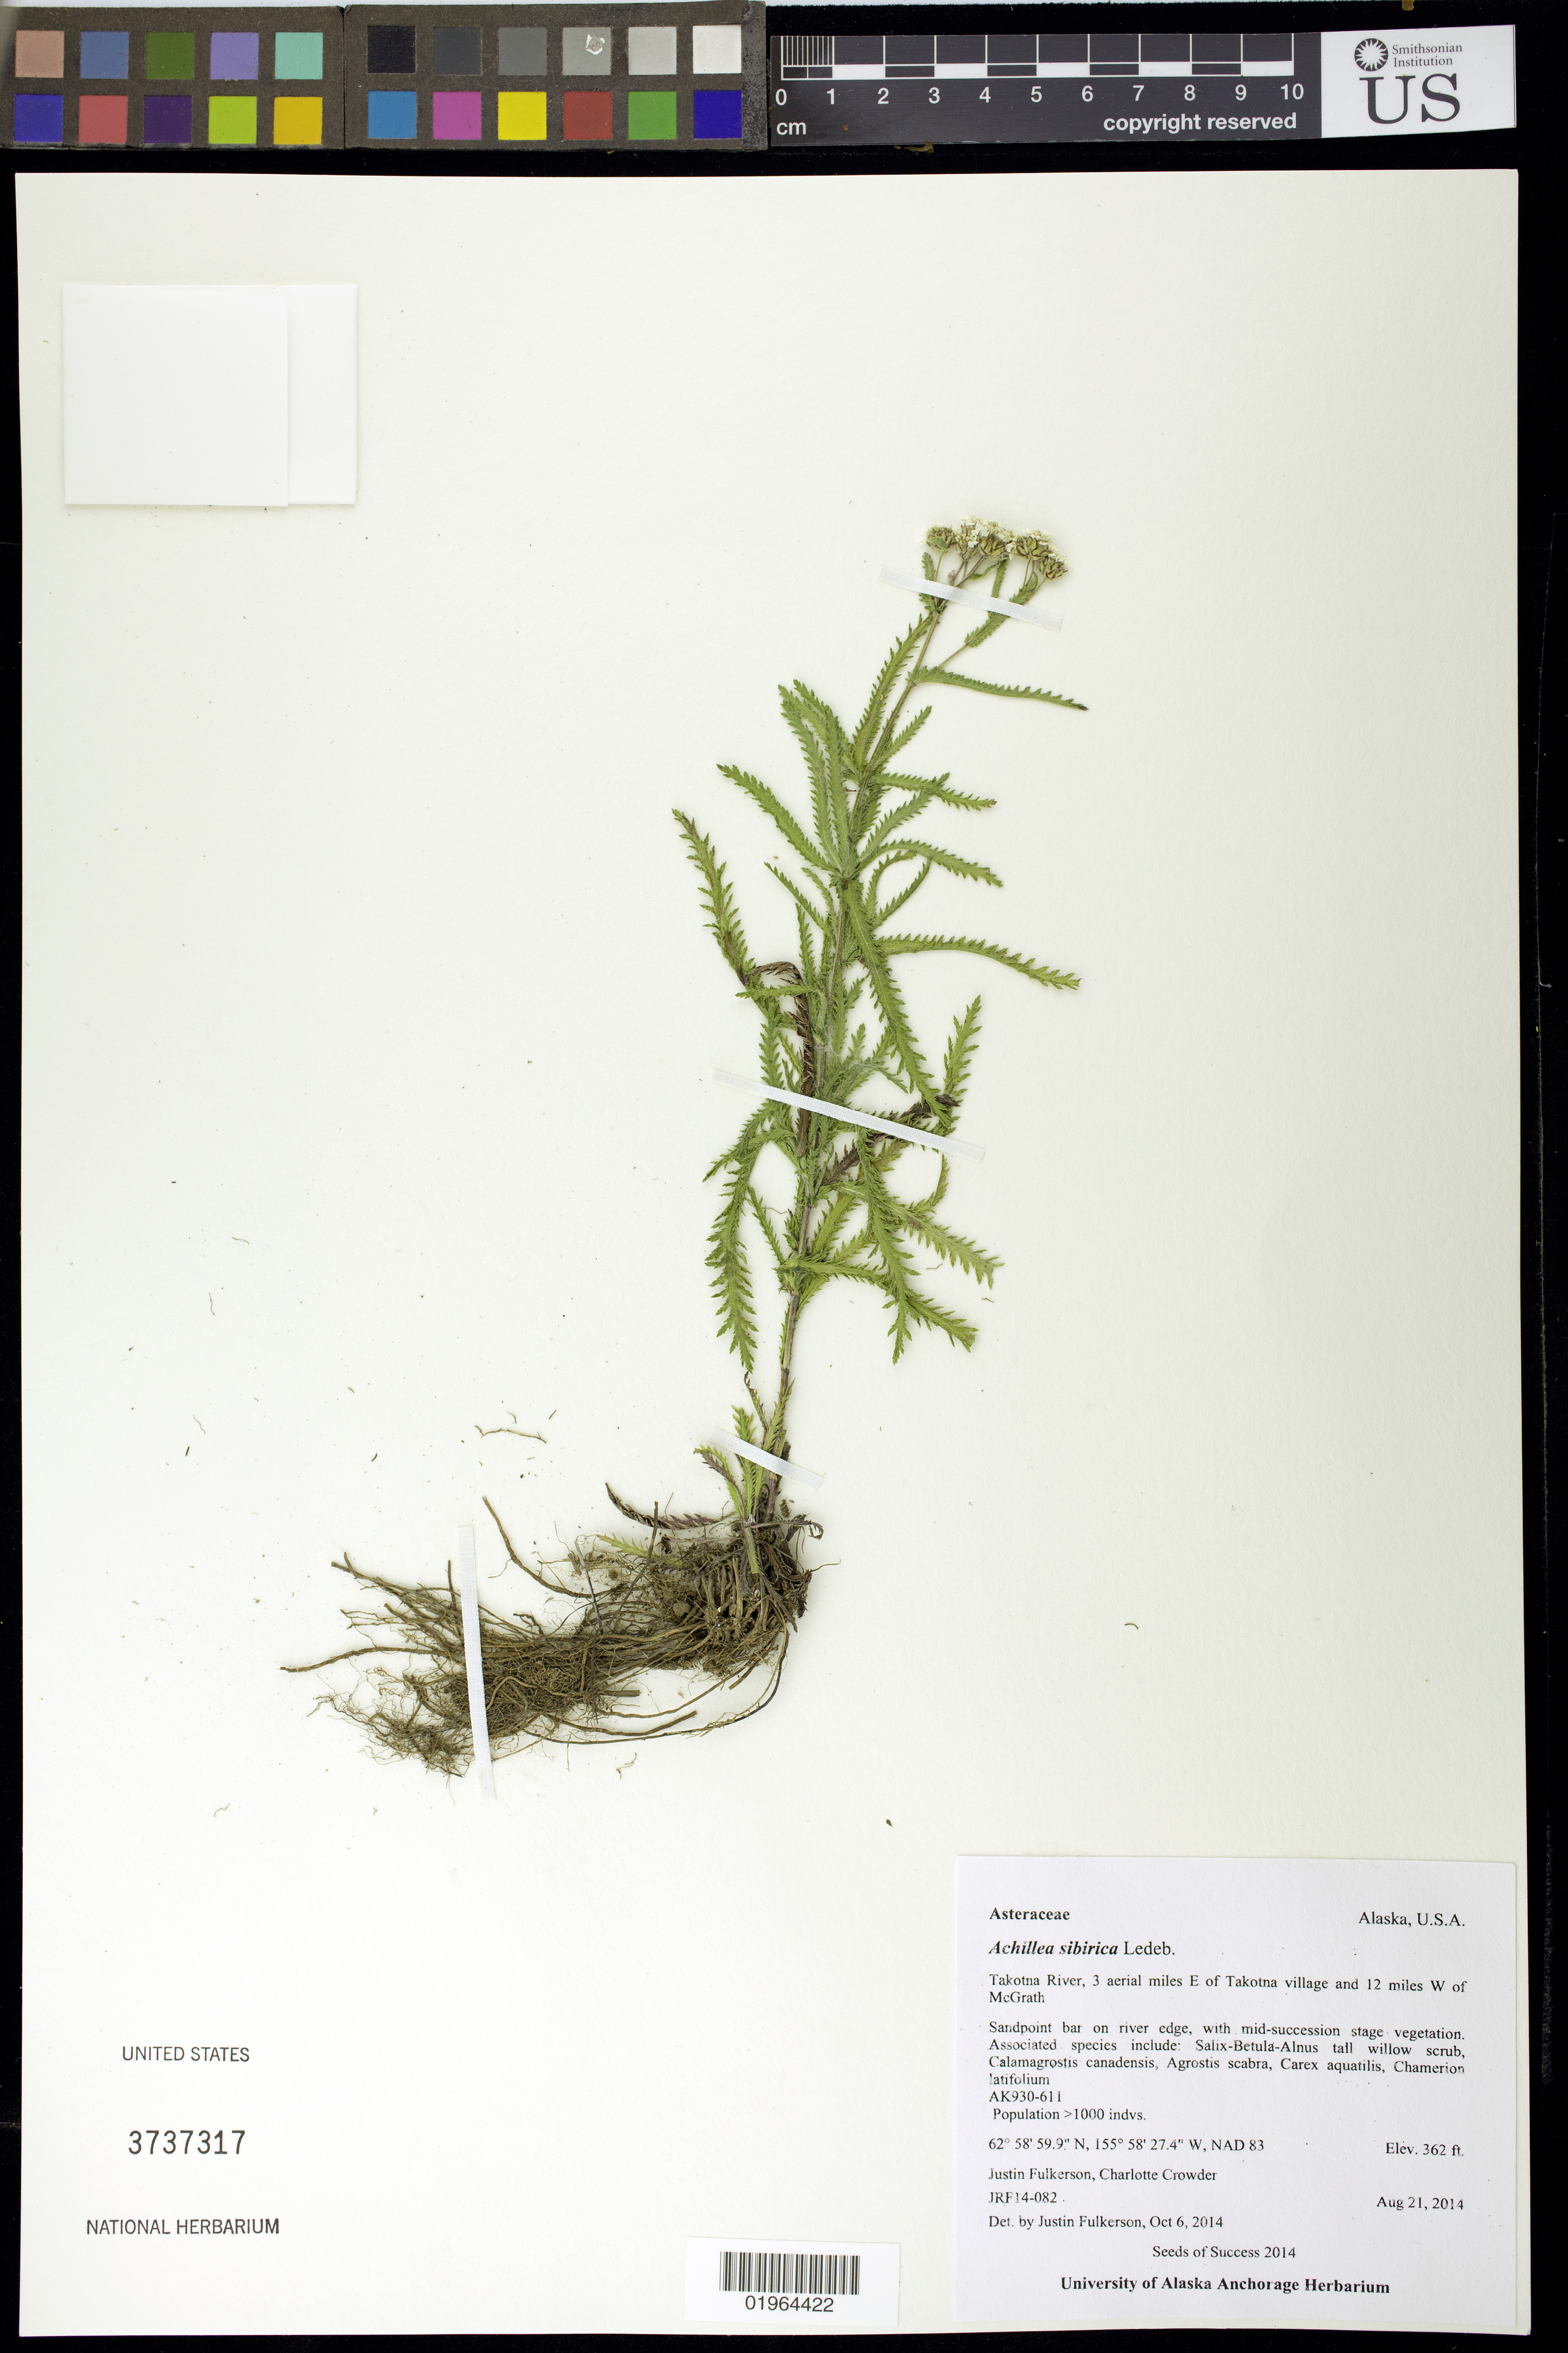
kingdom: Plantae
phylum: Tracheophyta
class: Magnoliopsida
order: Asterales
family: Asteraceae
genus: Achillea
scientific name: Achillea sibirica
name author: Ledeb.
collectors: J. Fulkerson & C. Crowder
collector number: JRF14-082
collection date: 2014-08-21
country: United States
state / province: Alaska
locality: Takotna River, 3 aerial miles E of Takotna village and 12 miles W of McGrath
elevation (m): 110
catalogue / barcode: US 3737317